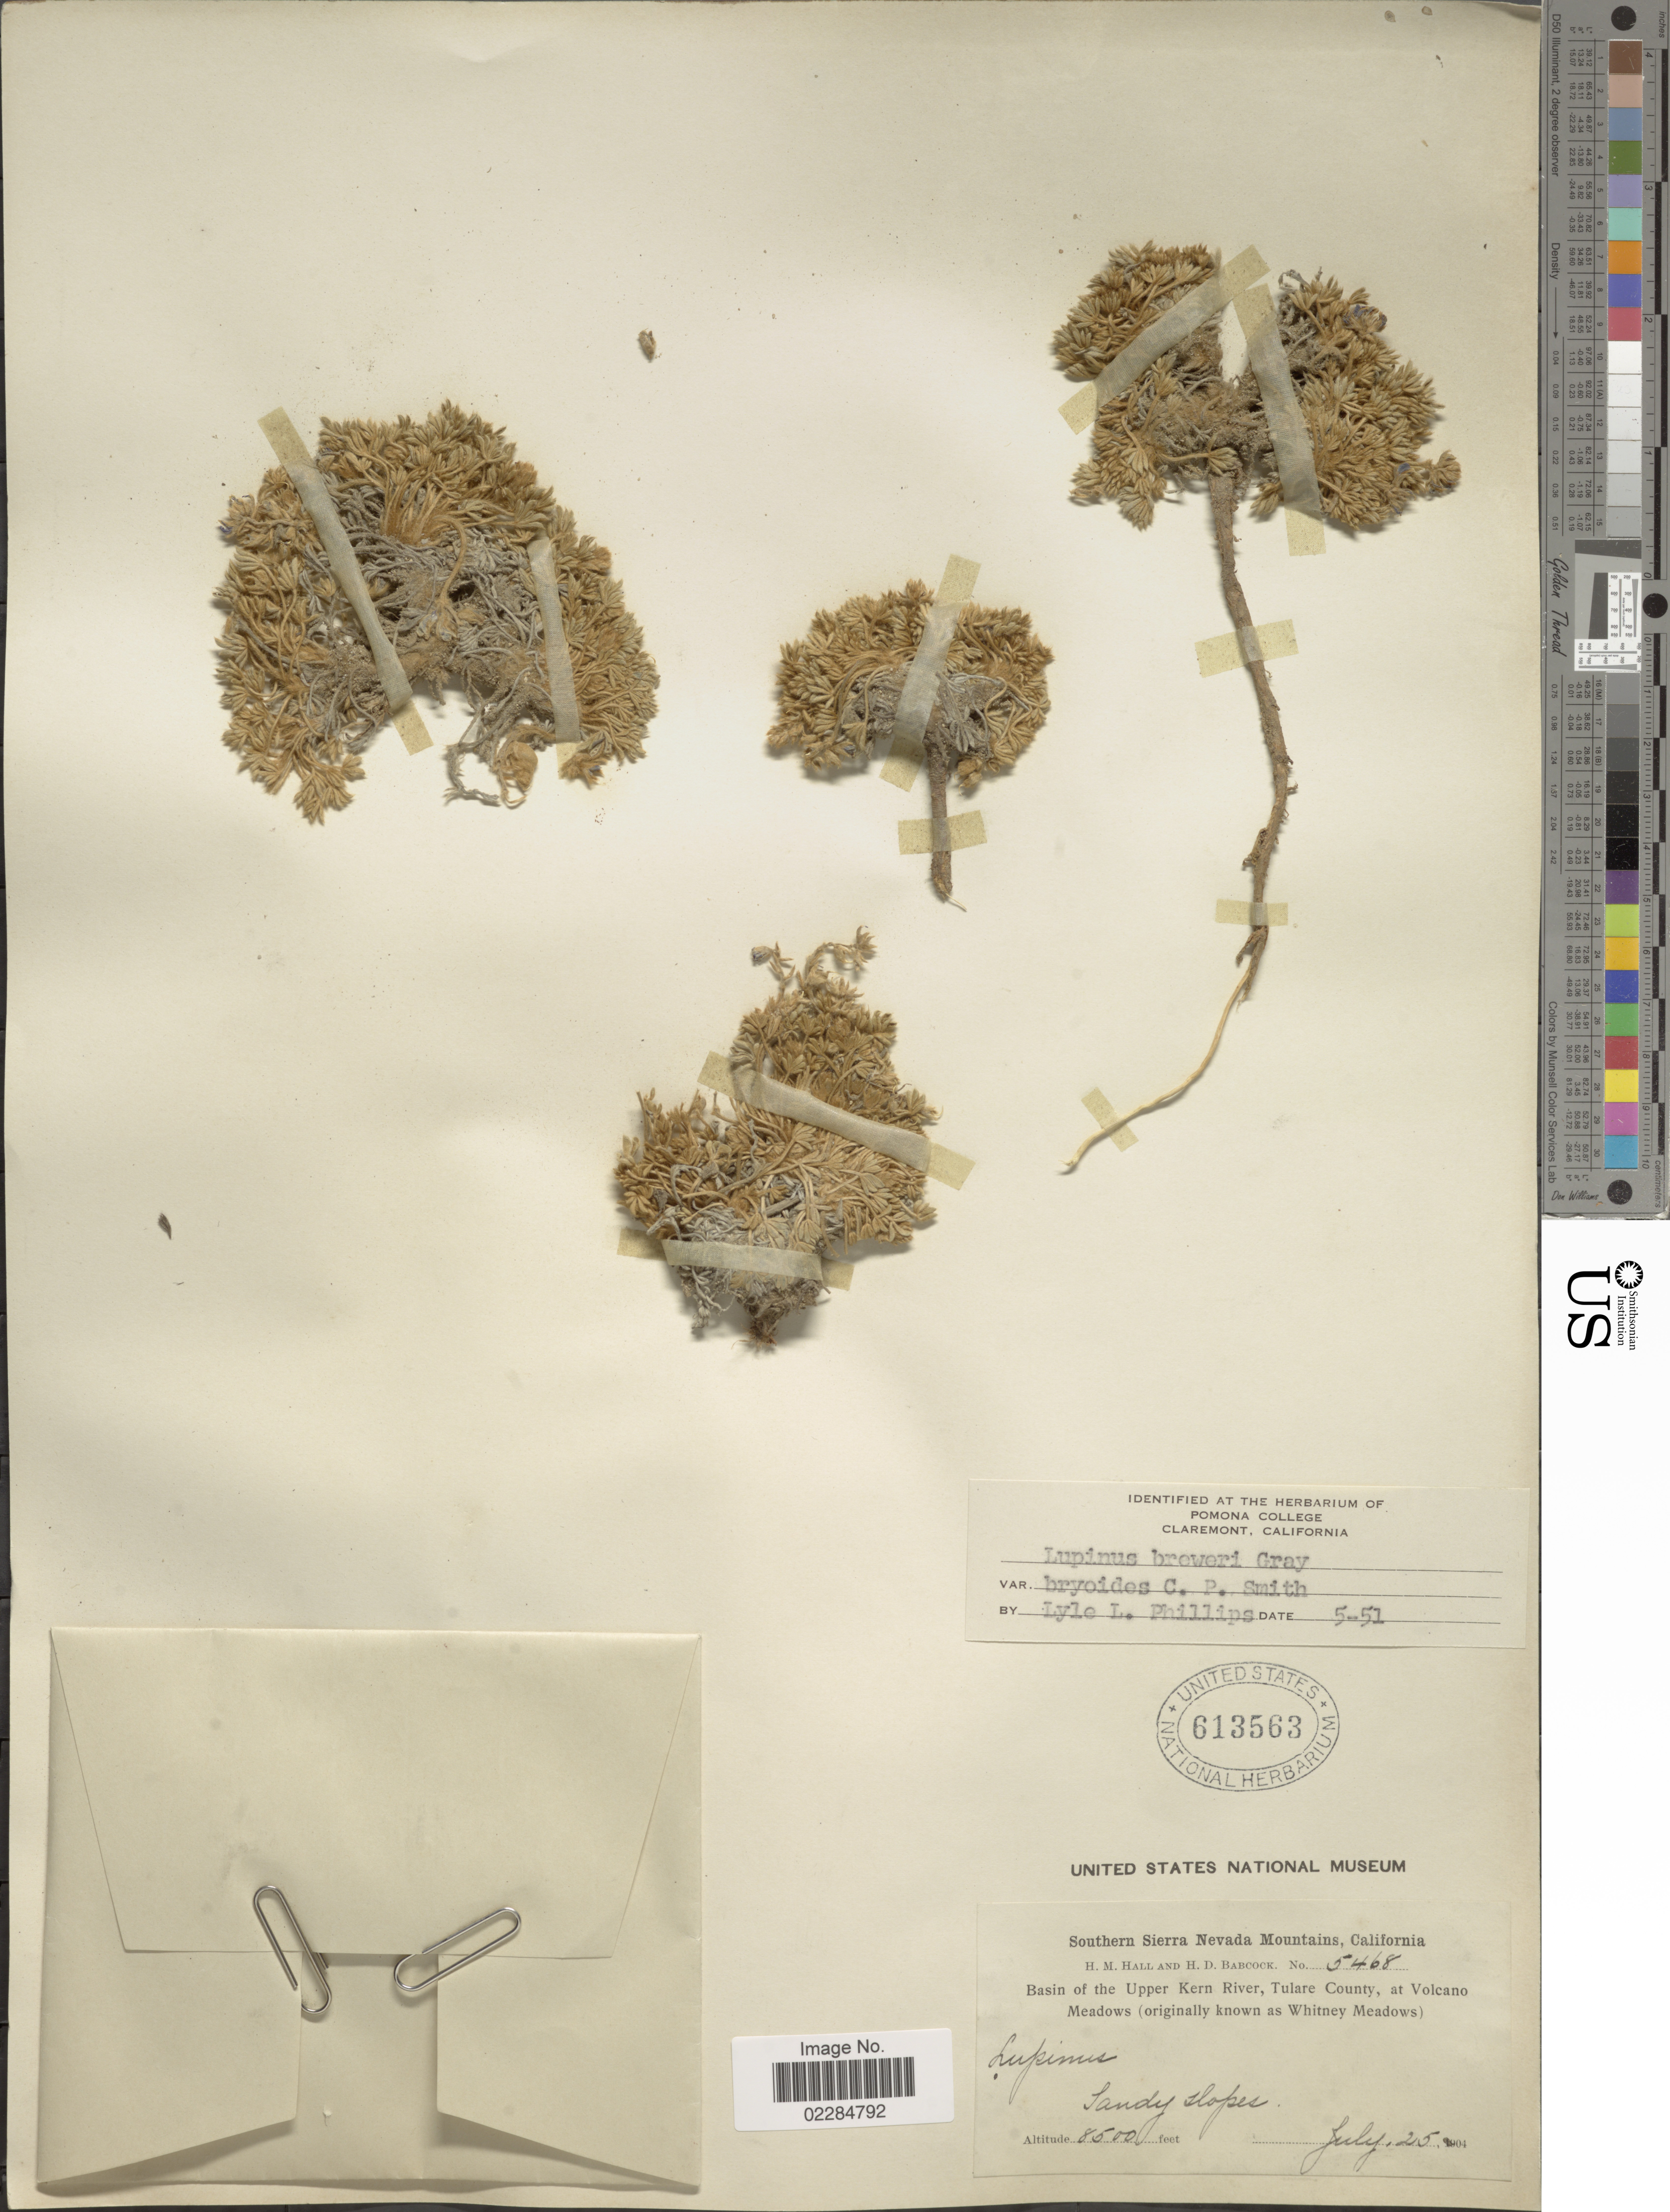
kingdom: Plantae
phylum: Tracheophyta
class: Magnoliopsida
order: Fabales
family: Fabaceae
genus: Lupinus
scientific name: Lupinus breweri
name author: A. Gray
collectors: H. M. Hall & H. Babcock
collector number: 5468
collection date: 1904-07-25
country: United States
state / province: California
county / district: Tulare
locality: Sierra Nevada Mountains. Basin of the Upper Kern River, Tulare County, at Volcano Meadows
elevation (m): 2591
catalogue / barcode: US 613563